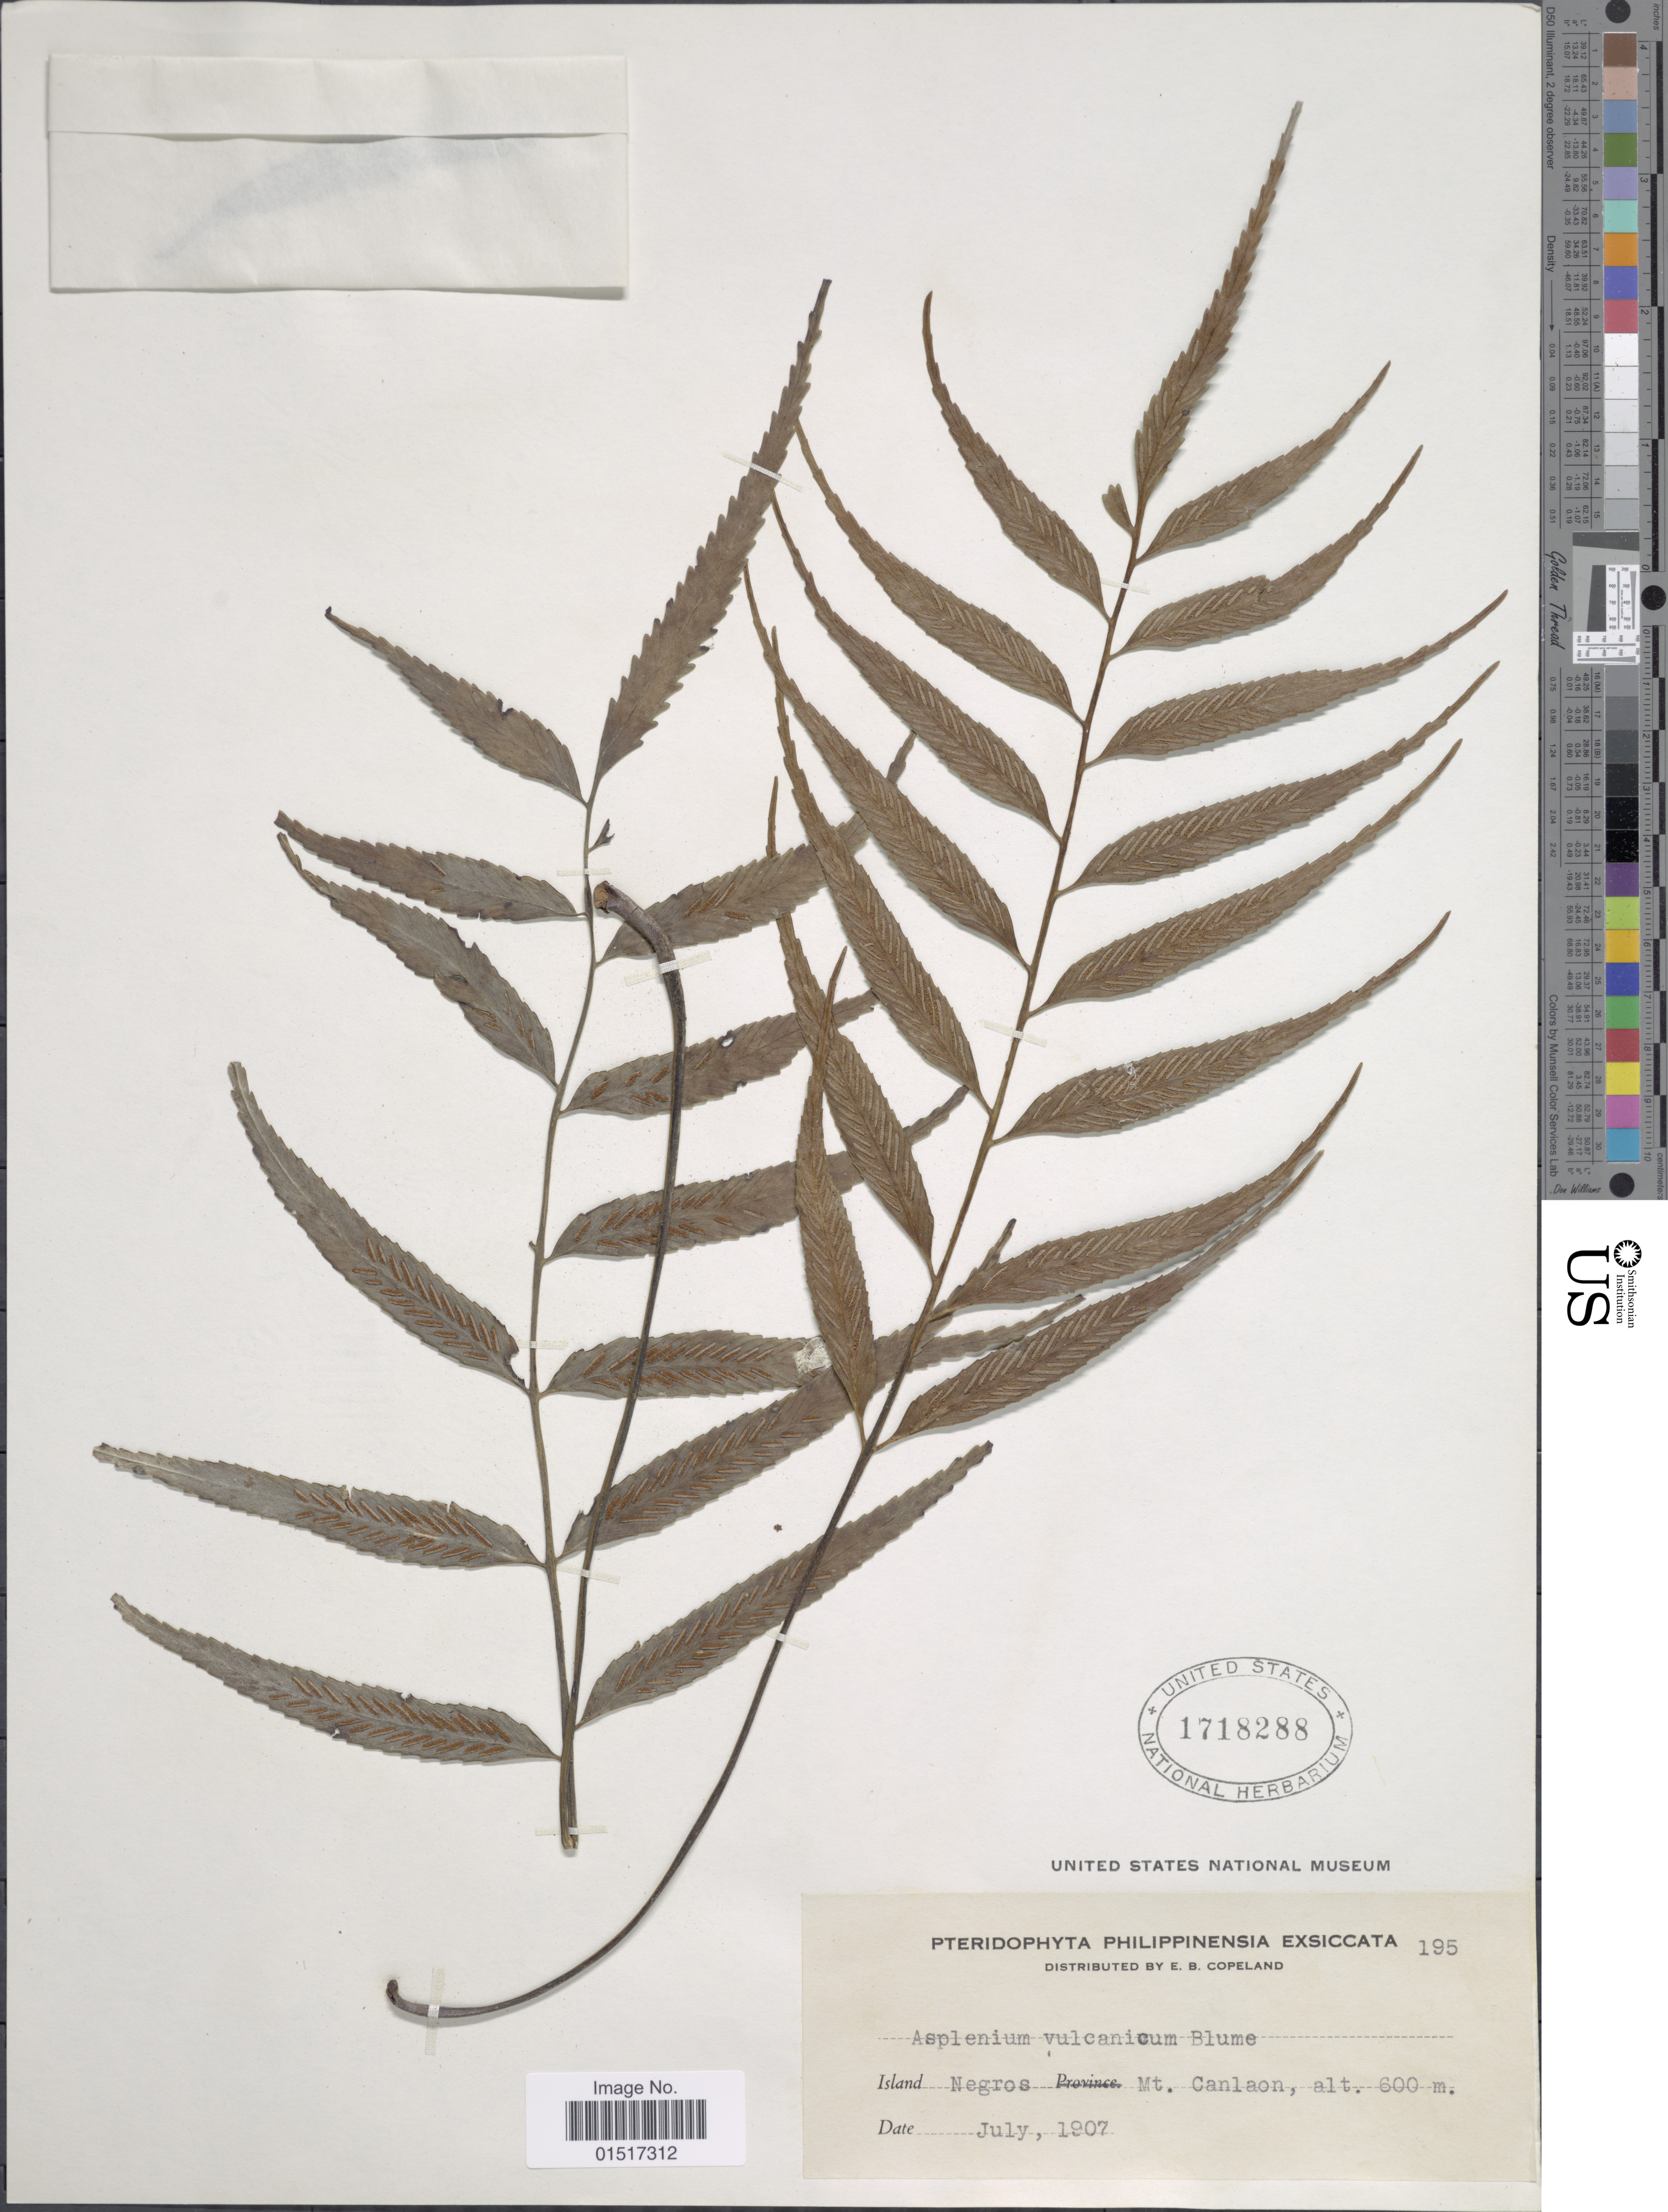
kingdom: Plantae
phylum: Tracheophyta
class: Polypodiopsida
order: Polypodiales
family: Aspleniaceae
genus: Asplenium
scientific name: Asplenium vulcanicum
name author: Blume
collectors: E. B. Copeland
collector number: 195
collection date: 1907-07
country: Philippines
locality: Island Negros. Mt. Canlaon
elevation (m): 600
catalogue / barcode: US 1718288